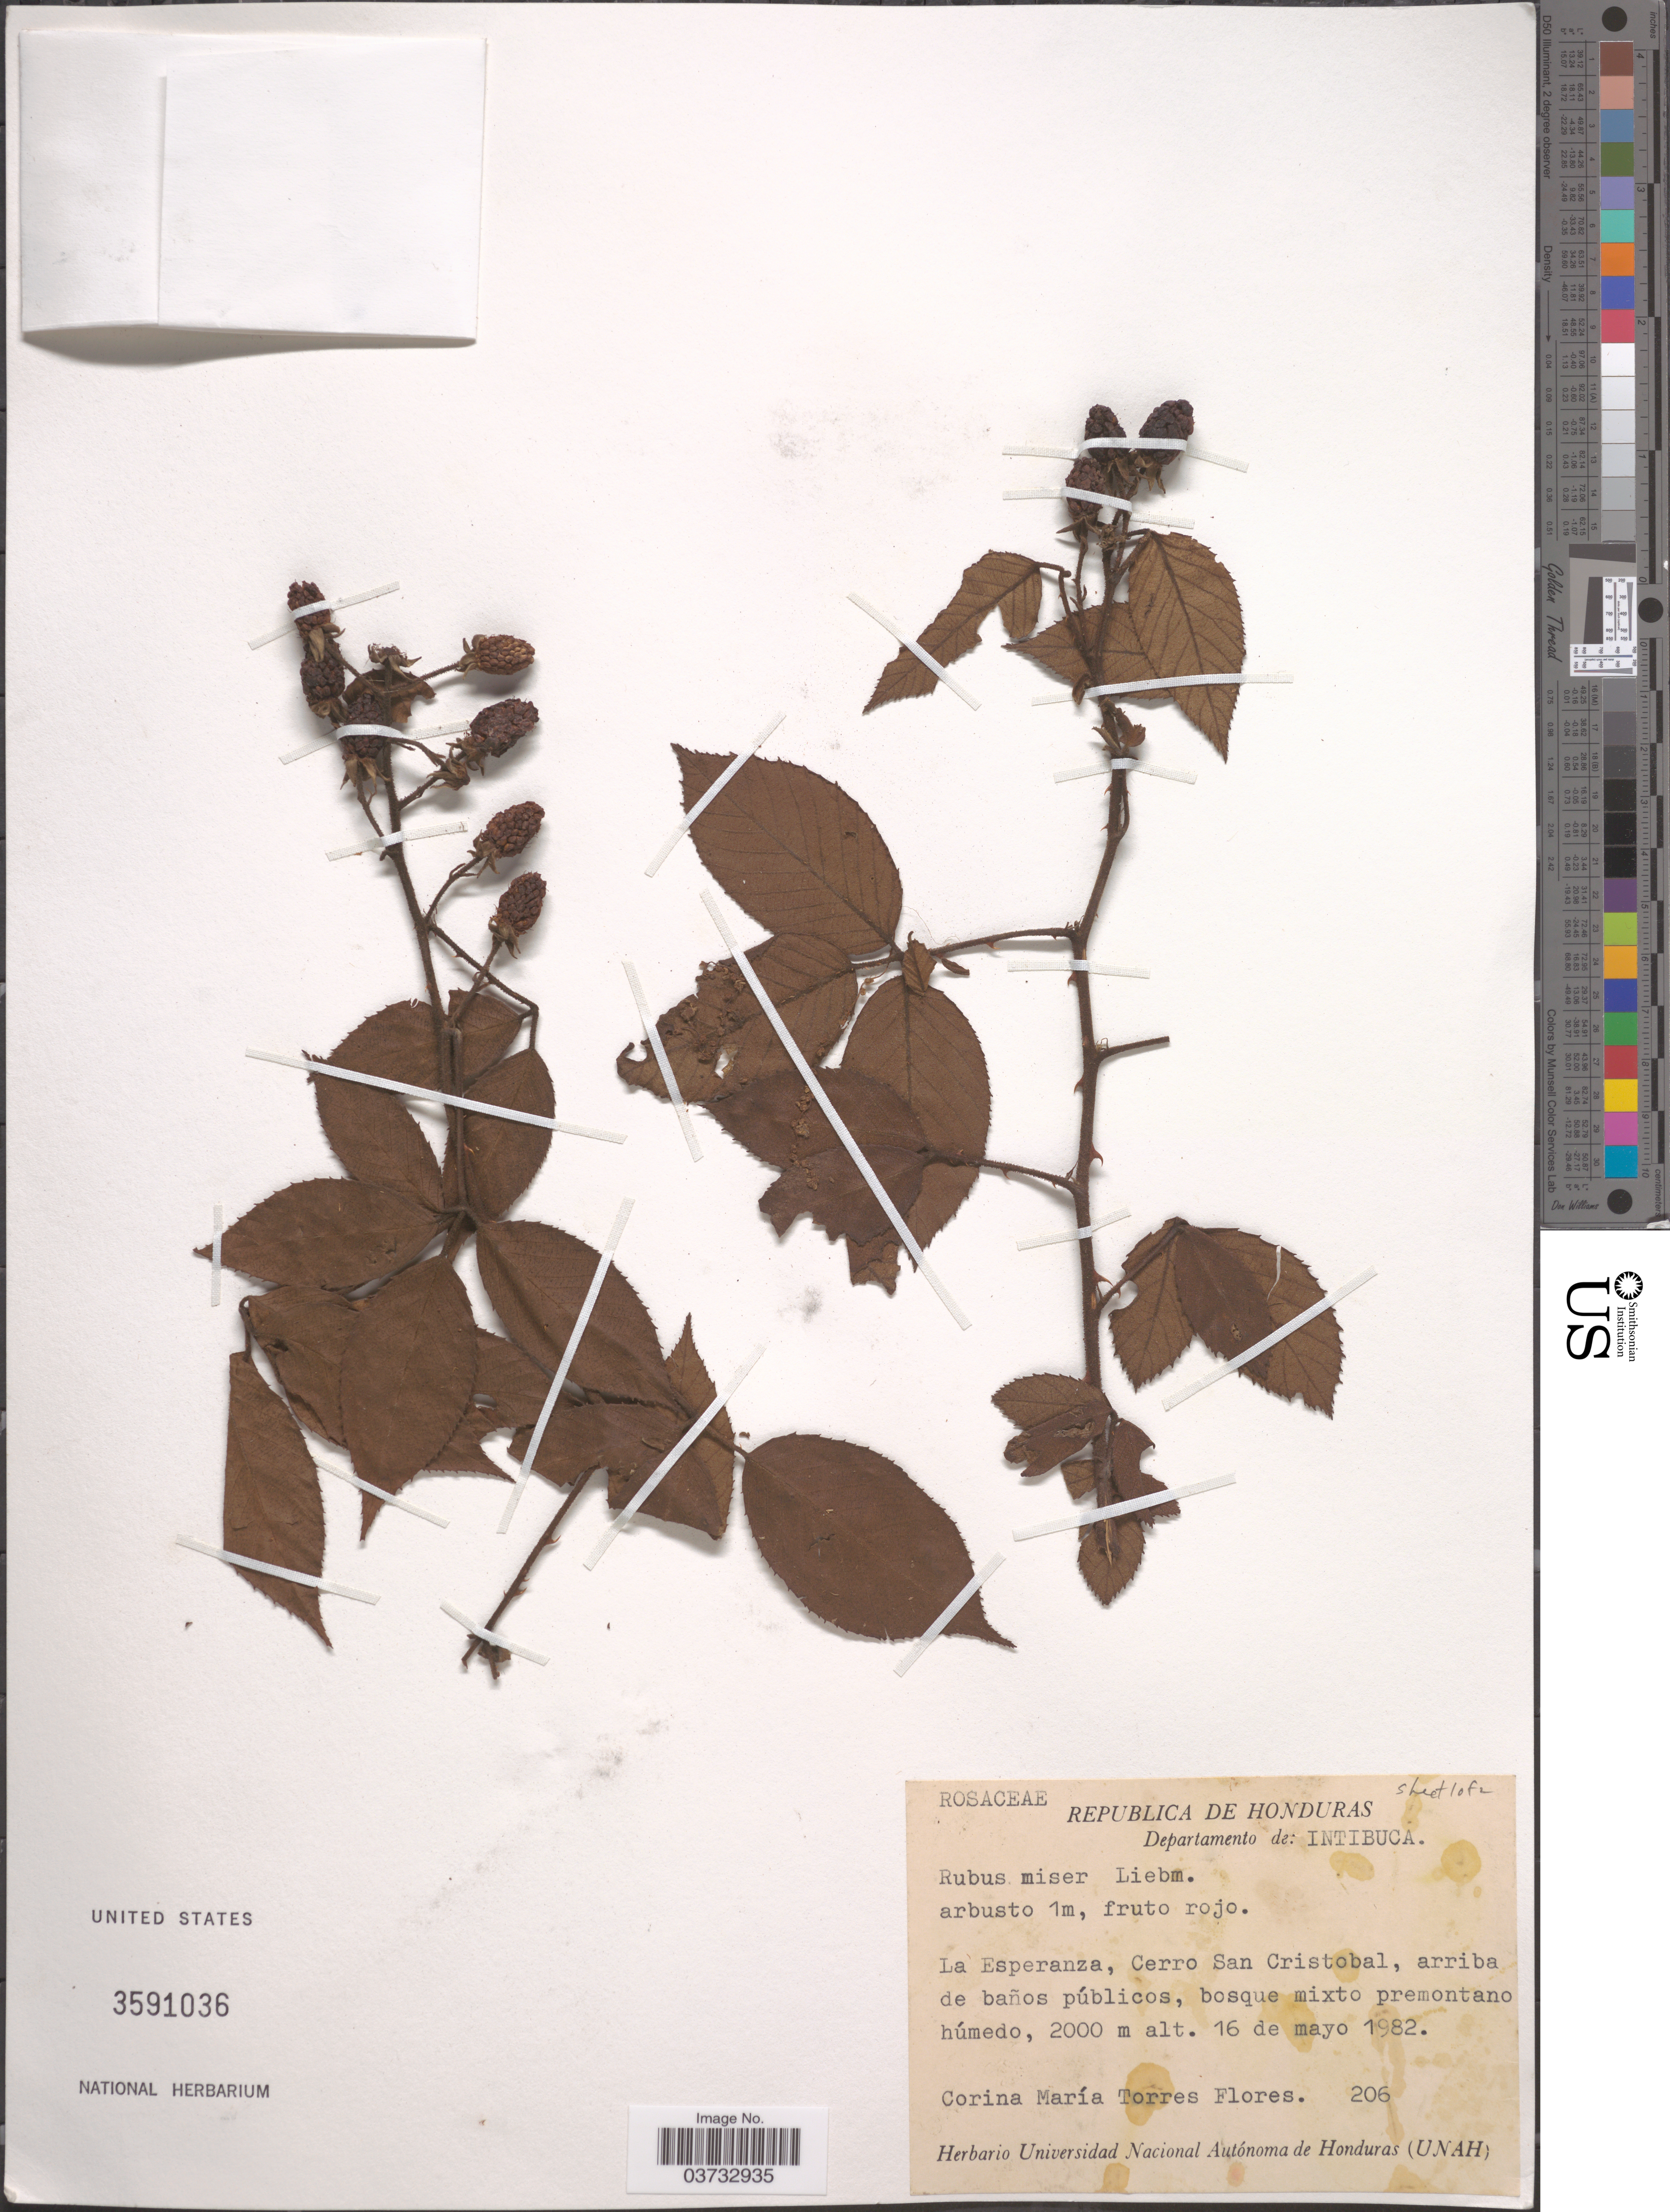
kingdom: Plantae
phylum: Tracheophyta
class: Magnoliopsida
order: Rosales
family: Rosaceae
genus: Rubus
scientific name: Rubus miser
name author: Liebm.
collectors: C. Torres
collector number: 206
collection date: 1982-05-16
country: Honduras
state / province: Intibuca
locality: Departamento de: Intibuca. La Esperanza, Cerro San Cristobal.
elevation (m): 2000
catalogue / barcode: US 3591036